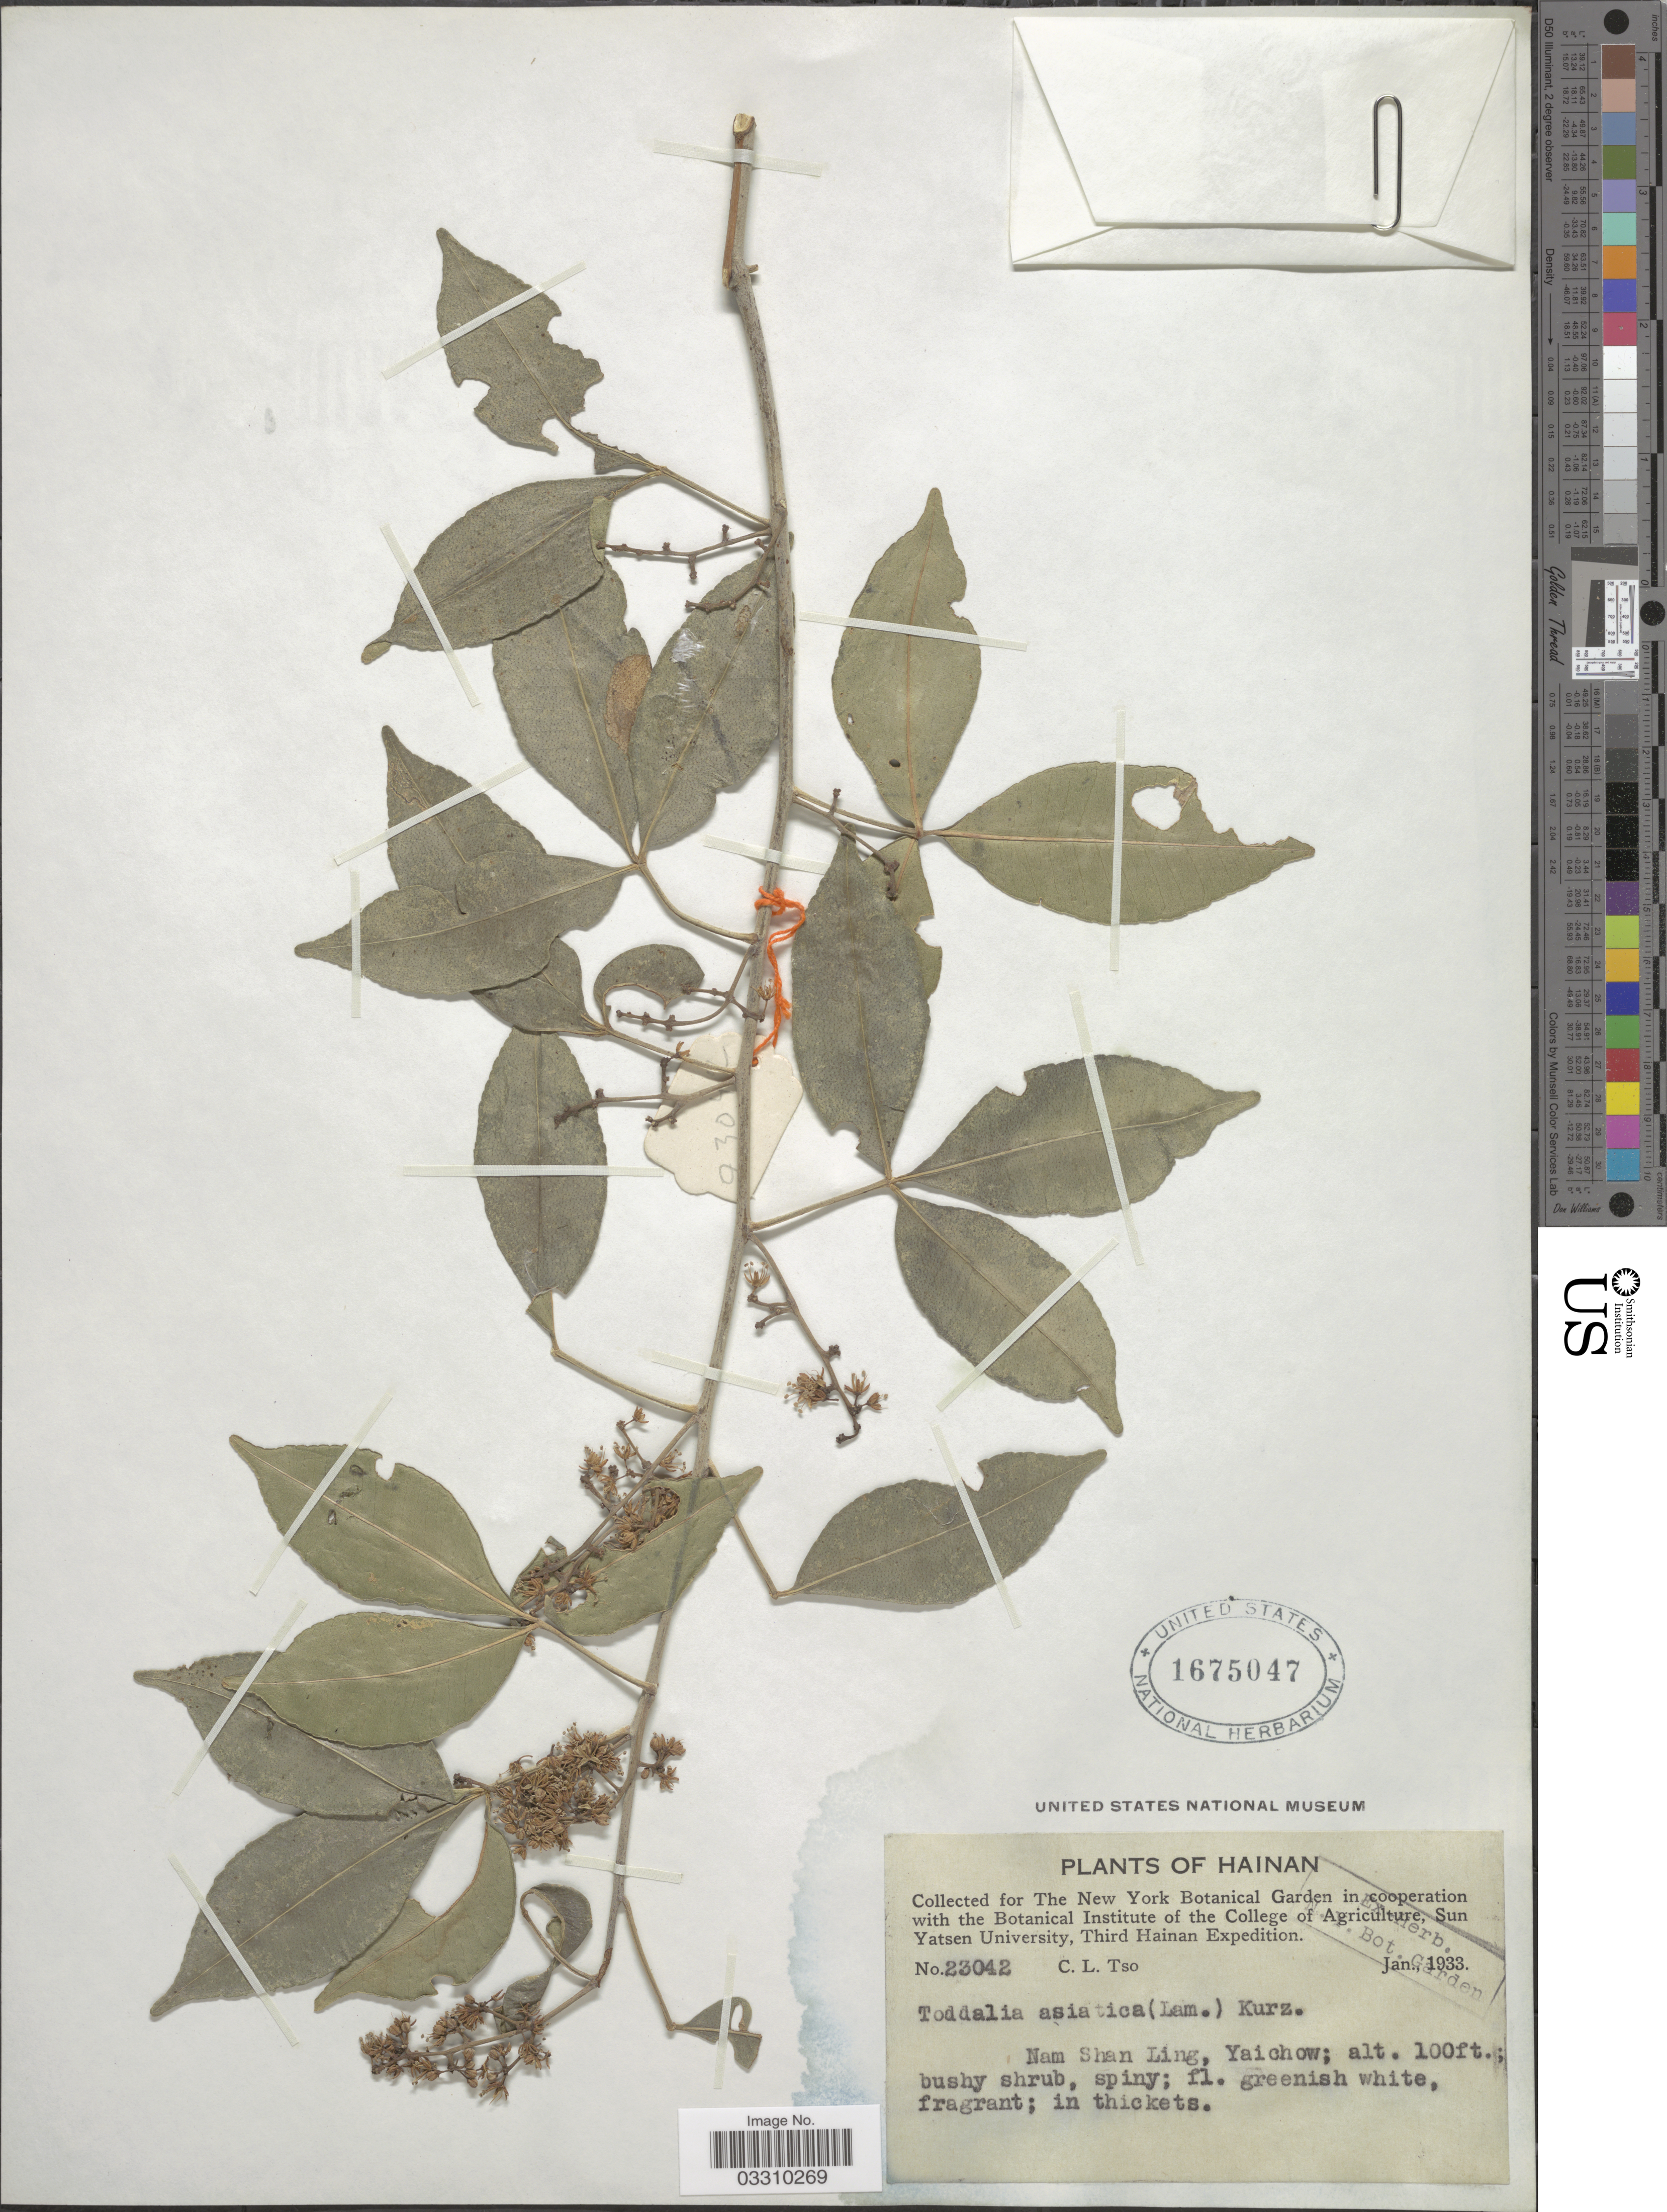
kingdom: Plantae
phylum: Tracheophyta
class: Magnoliopsida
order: Sapindales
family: Rutaceae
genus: Zanthoxylum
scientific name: Zanthoxylum asiaticum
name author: (L.) Appelhans et al.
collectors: C. Tso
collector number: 23042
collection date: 1933-01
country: China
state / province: Hainan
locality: Nam Shan Ling, Yaichow.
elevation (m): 30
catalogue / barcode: US 1675047